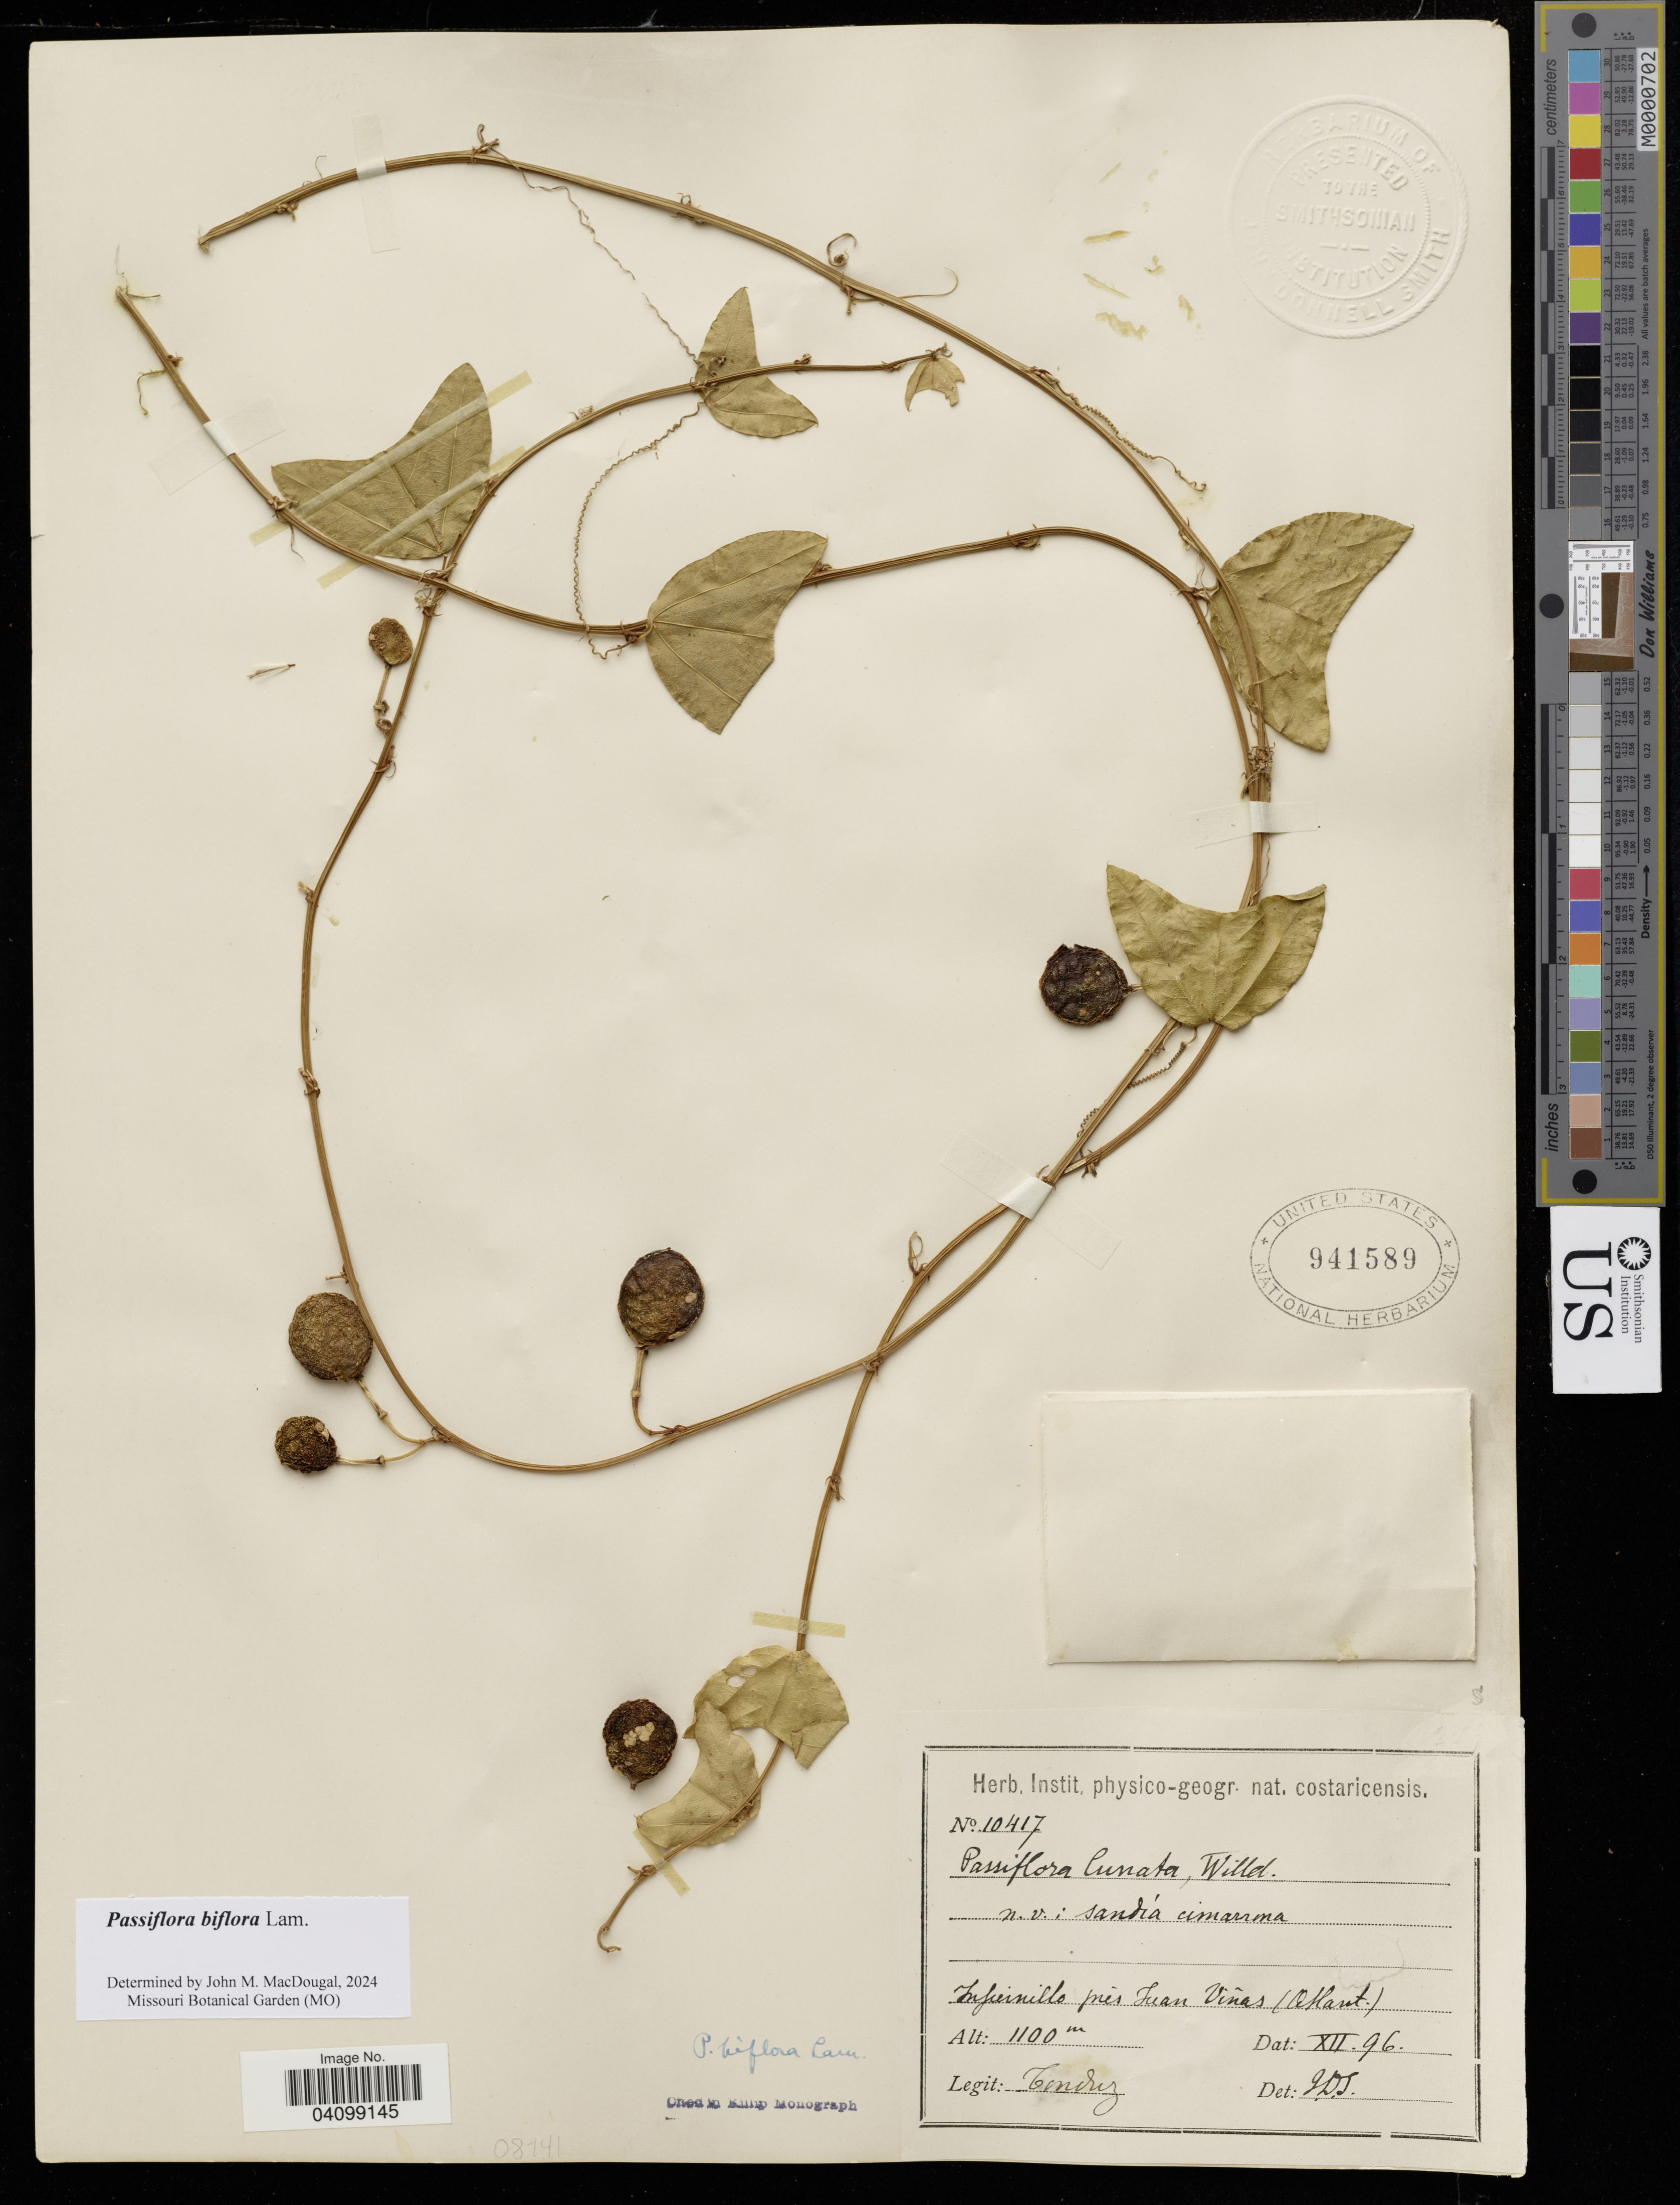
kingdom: Plantae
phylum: Tracheophyta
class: Magnoliopsida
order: Malpighiales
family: Passifloraceae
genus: Passiflora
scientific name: Passiflora biflora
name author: Lam.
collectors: Tonduz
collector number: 10417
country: Costa Rica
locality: Infiernillo près Juab Viñas (Oscant.).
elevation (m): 1100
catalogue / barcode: US 941589